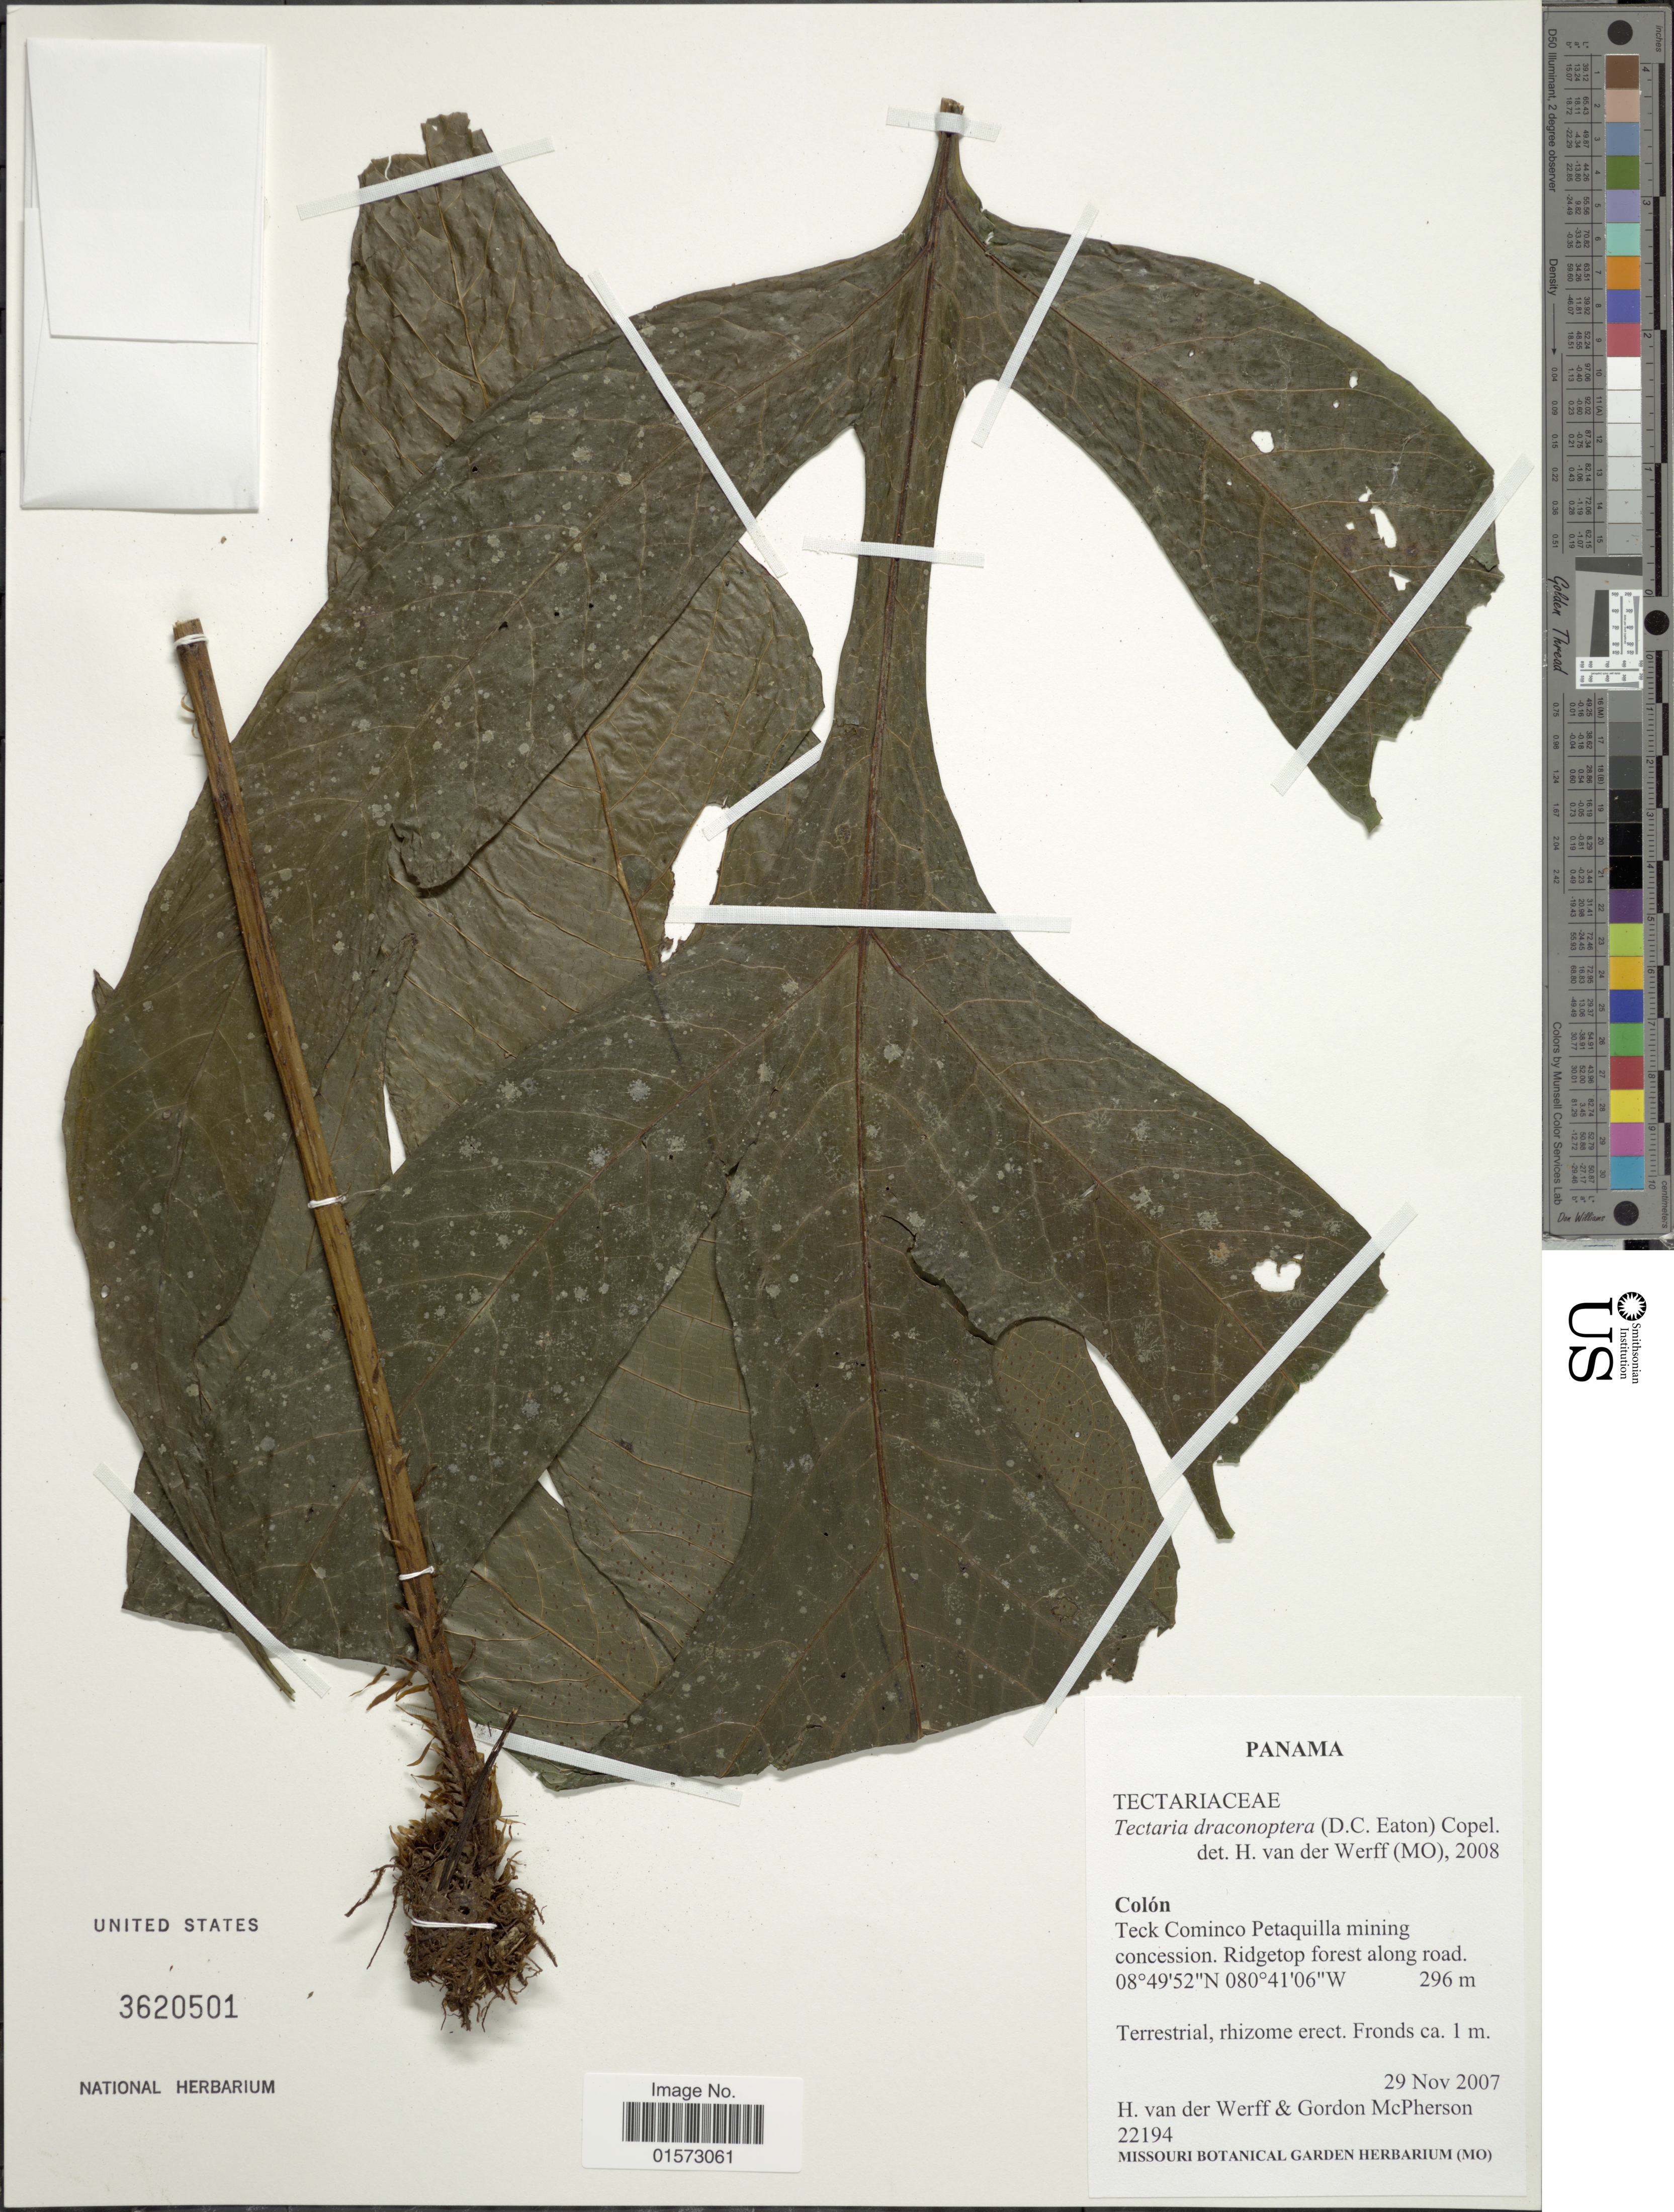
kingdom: Plantae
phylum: Tracheophyta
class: Polypodiopsida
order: Polypodiales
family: Tectariaceae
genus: Tectaria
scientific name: Tectaria draconoptera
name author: (D.C. Eaton) Copel.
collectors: H. van der Werff & G. D. McPherson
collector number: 22194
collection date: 2007-11-29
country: Panama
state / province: Colón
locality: Teck Cominco Petaquilla mining concession. Ridgetop forest along road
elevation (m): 296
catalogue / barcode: US 3620501